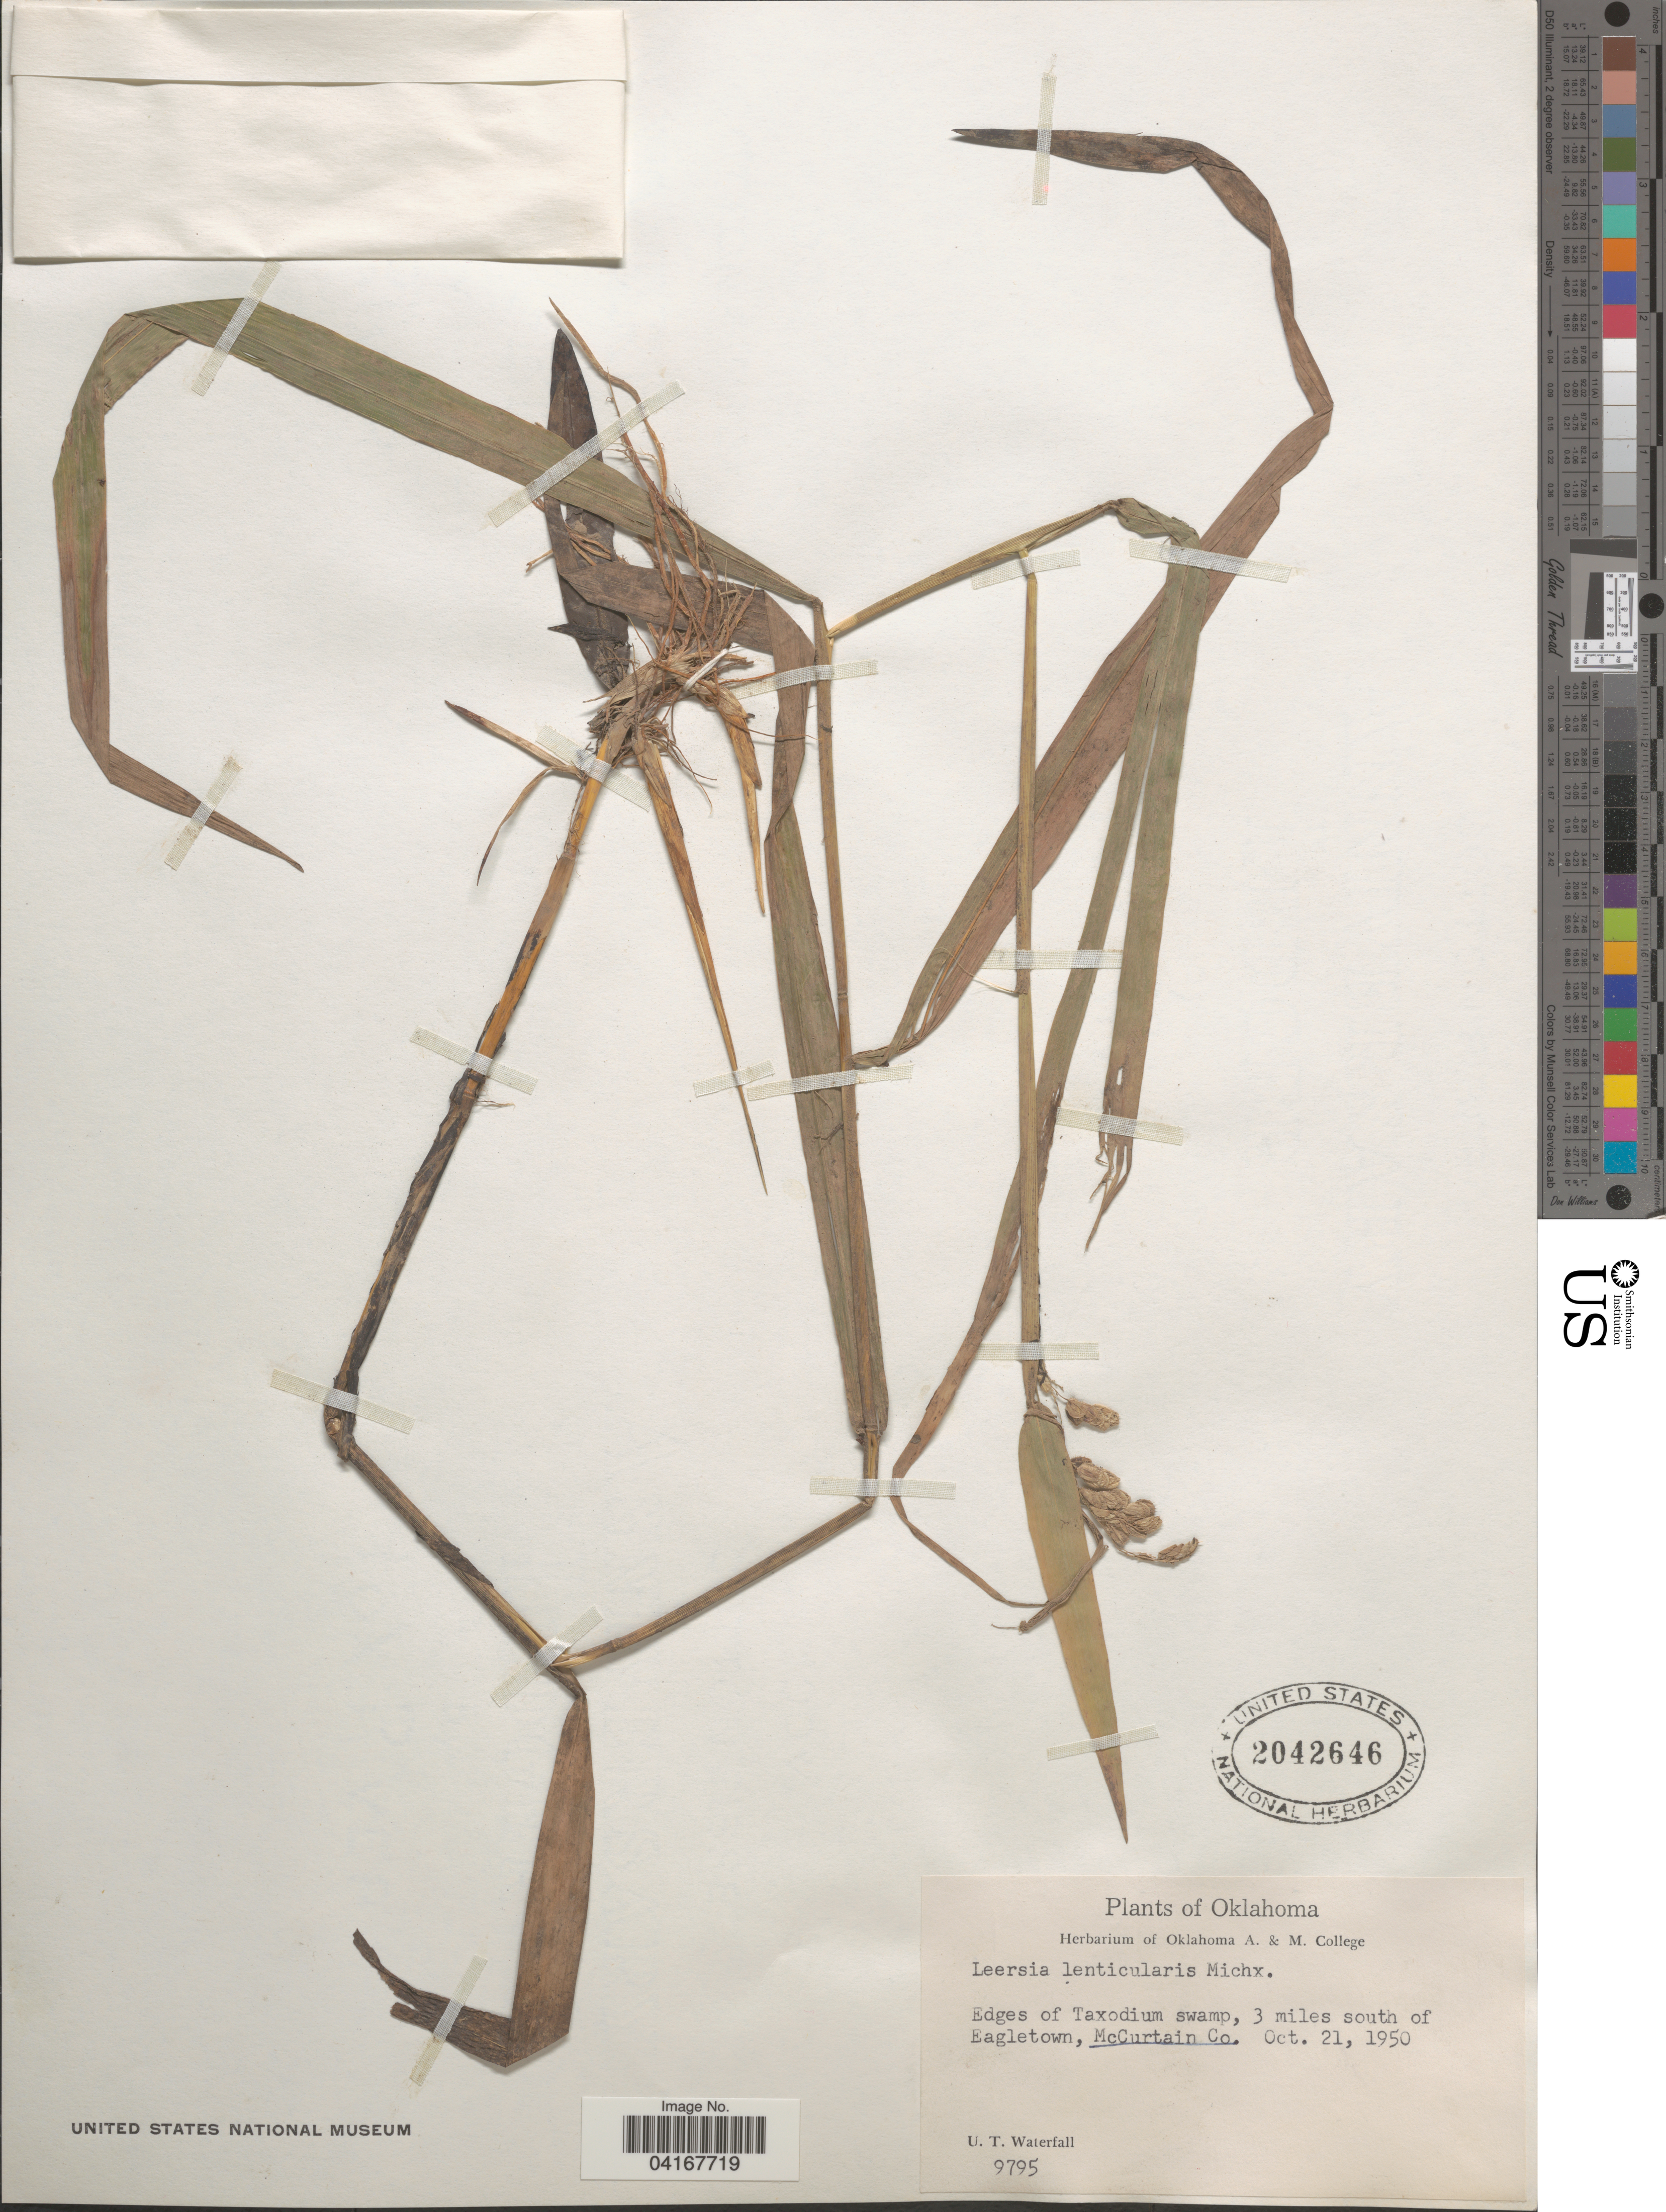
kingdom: Plantae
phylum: Tracheophyta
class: Liliopsida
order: Poales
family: Poaceae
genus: Leersia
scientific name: Leersia lenticularis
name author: Michx.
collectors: U. T. Waterfall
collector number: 9795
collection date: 1950-10-21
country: United States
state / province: Oklahoma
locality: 3 miles south of Eagletown, McCurtain Co.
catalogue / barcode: US 2042646